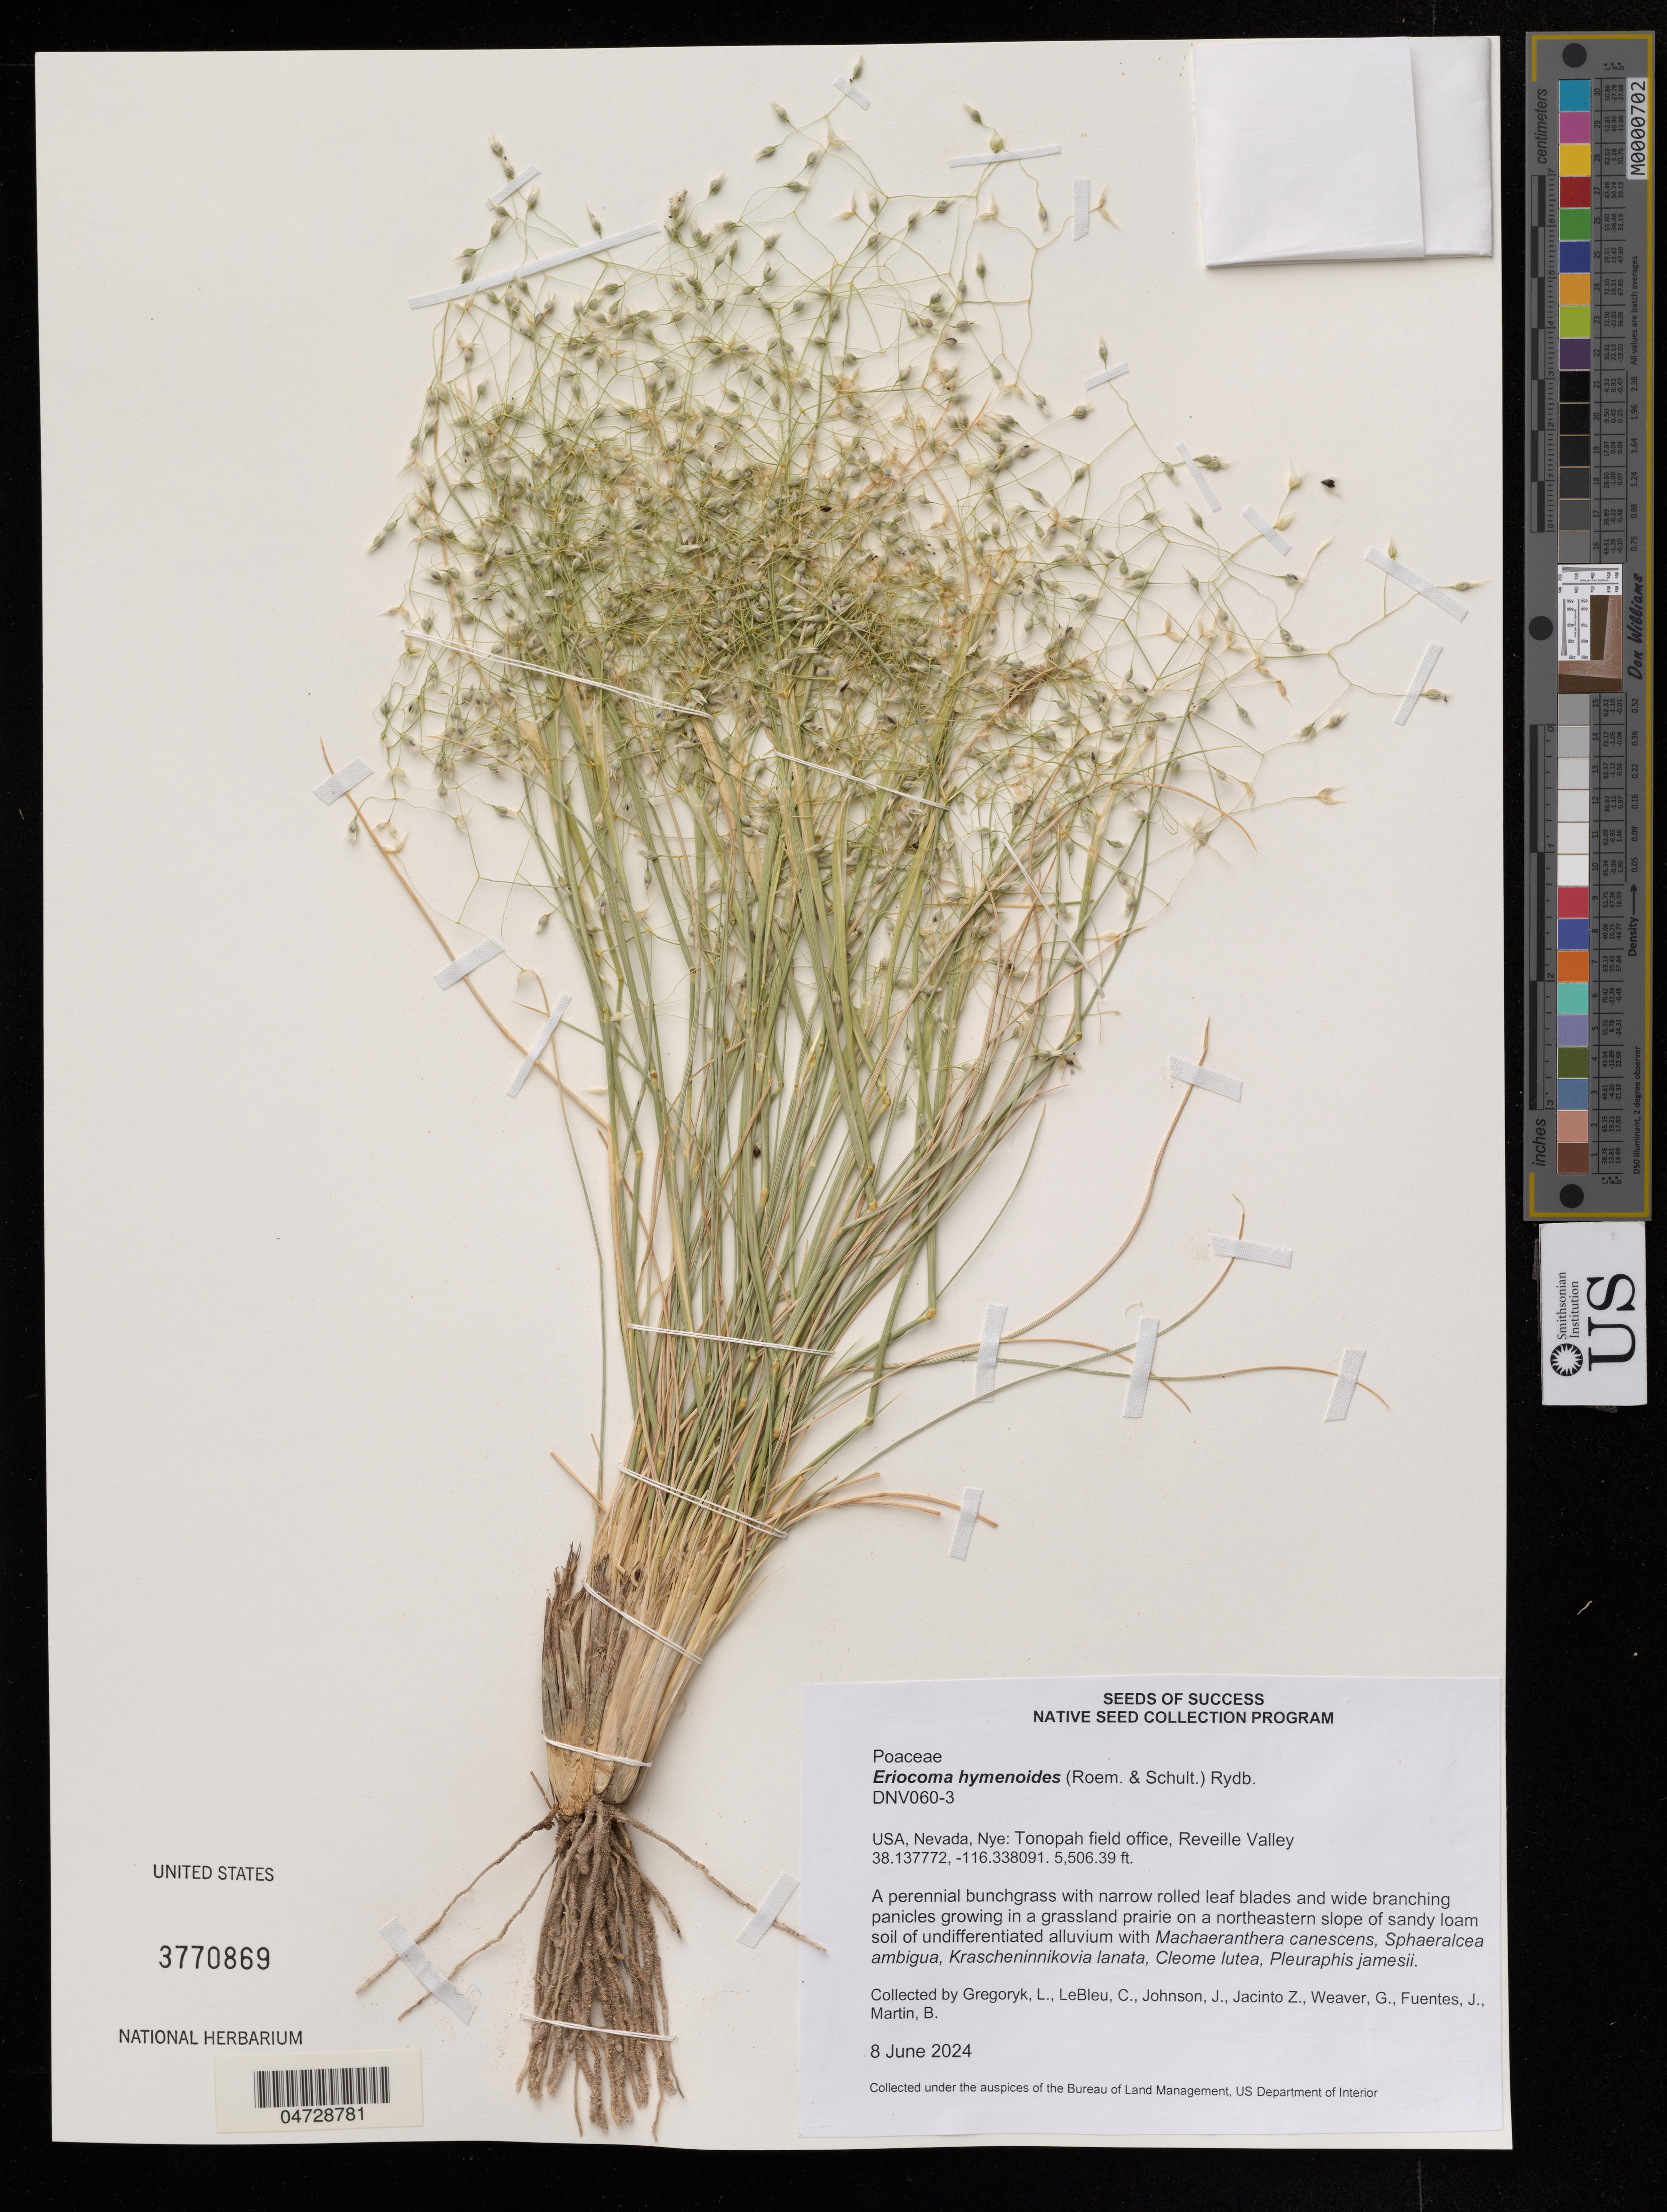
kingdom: Plantae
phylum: Tracheophyta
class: Liliopsida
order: Poales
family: Poaceae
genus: Eriocoma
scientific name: Eriocoma hymenoides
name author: (Roem. & Schult.) Rydb.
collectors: L. Gregoryk, C. LeBleu & J. Johnson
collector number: DNV060-3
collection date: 2024-06-08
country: United States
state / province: Nevada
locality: Nye: Tonopah field office, Reveille Valley.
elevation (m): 1678.35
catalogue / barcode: US 3770869